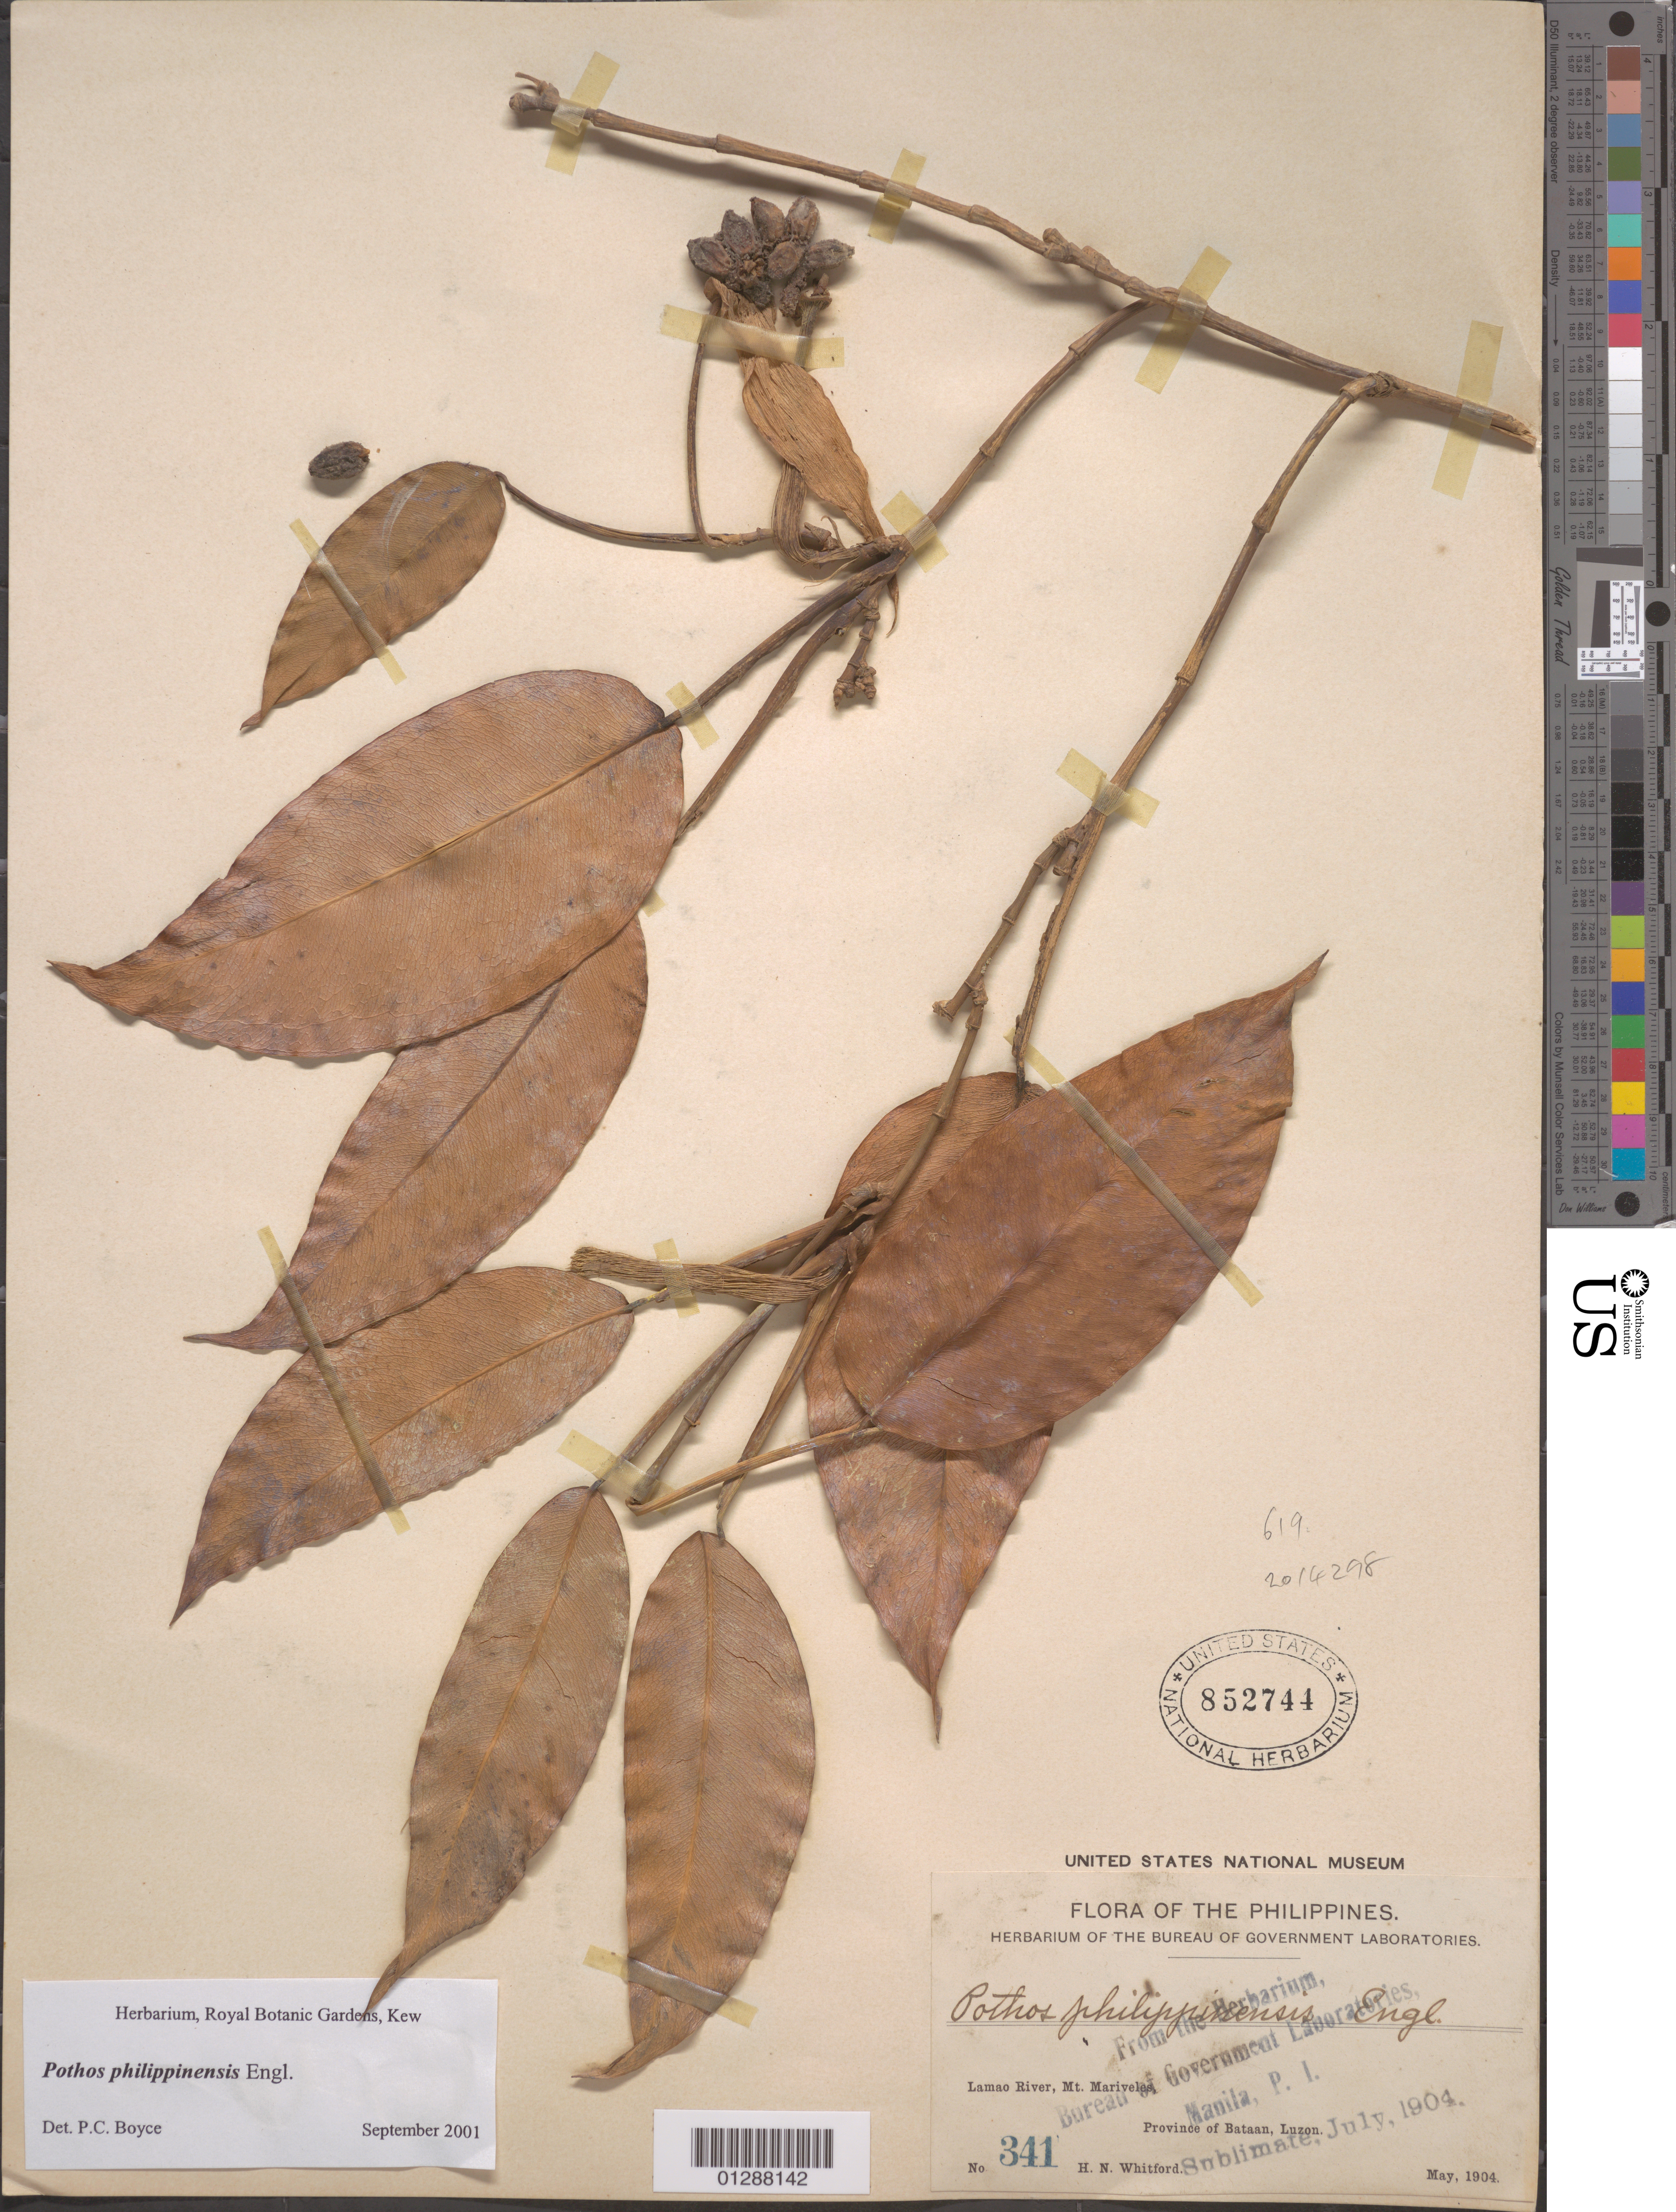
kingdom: Plantae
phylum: Tracheophyta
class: Liliopsida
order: Alismatales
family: Araceae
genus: Pothos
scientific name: Pothos philippinensis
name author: Engl.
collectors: H. N. Whitford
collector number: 341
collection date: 1904-05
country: Philippines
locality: Lamao River, Mt. Mariveles, Province of Bataan, Luzon.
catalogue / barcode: US 852744